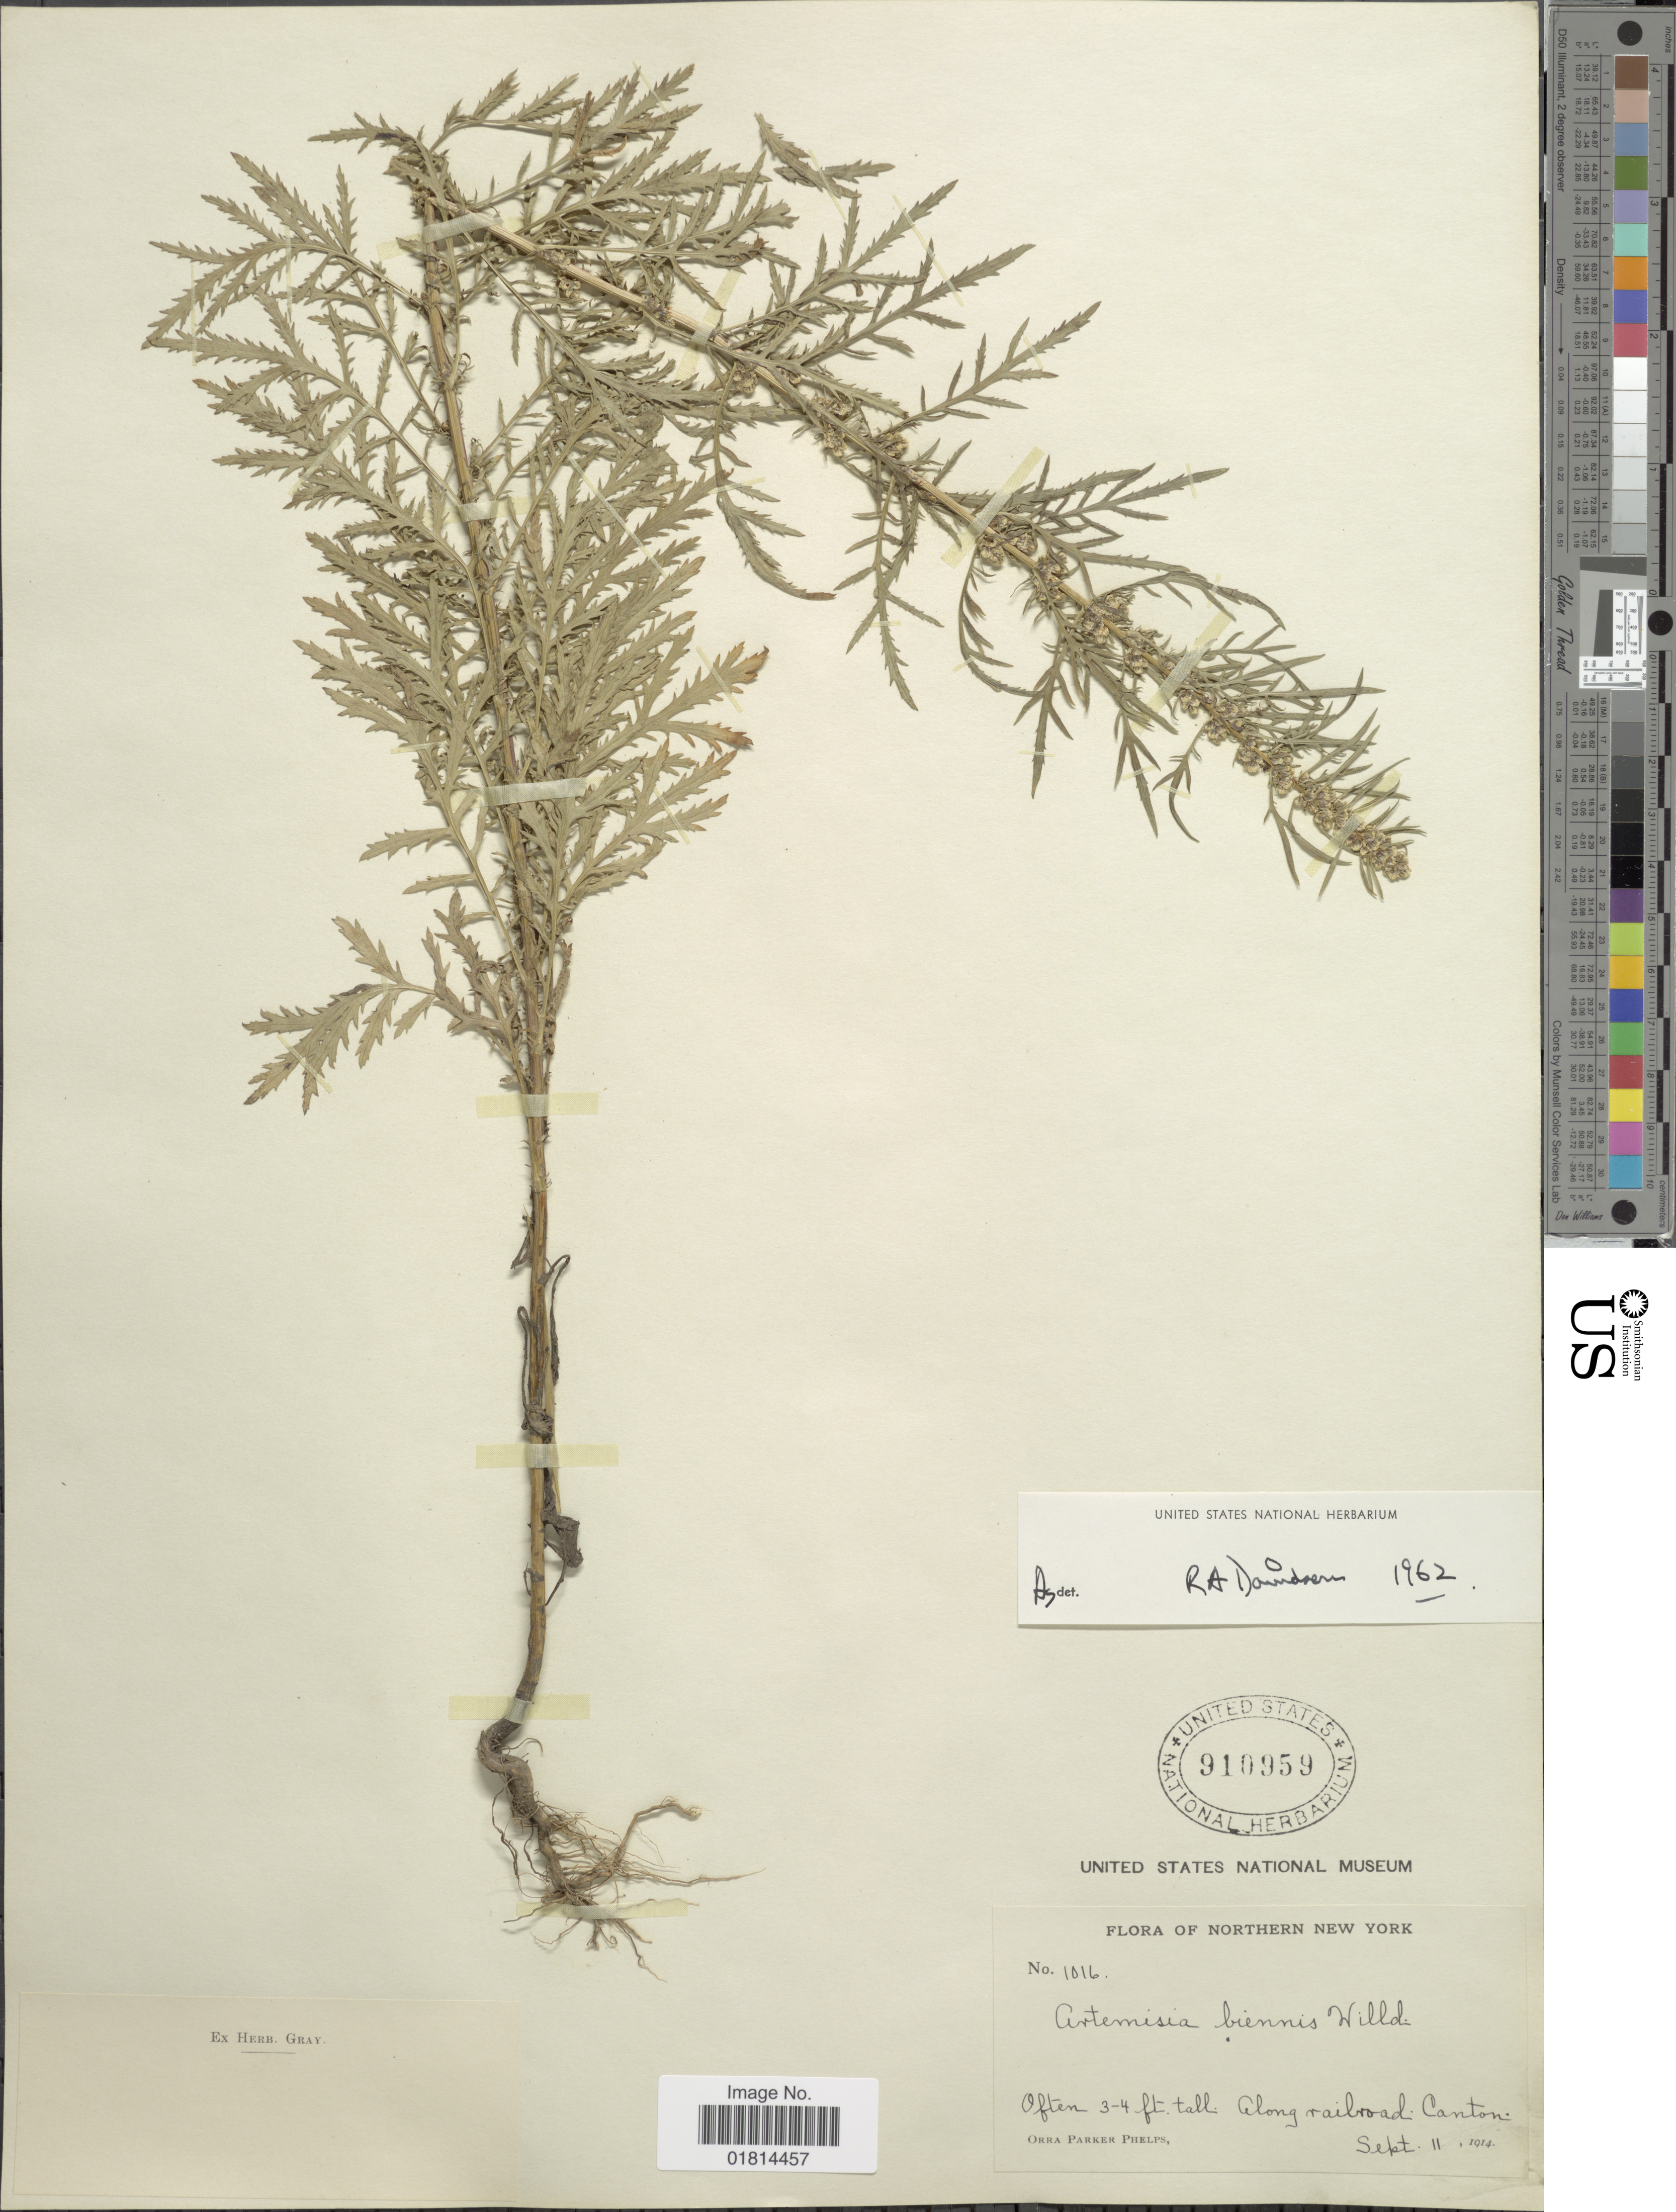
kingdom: Plantae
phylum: Tracheophyta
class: Magnoliopsida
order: Asterales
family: Asteraceae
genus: Artemisia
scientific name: Artemisia biennis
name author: Willd.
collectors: O. P. Phelps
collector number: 1016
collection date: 1914-09-11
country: United States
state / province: New York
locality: Northern New York. Along railroad Canton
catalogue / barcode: US 910959